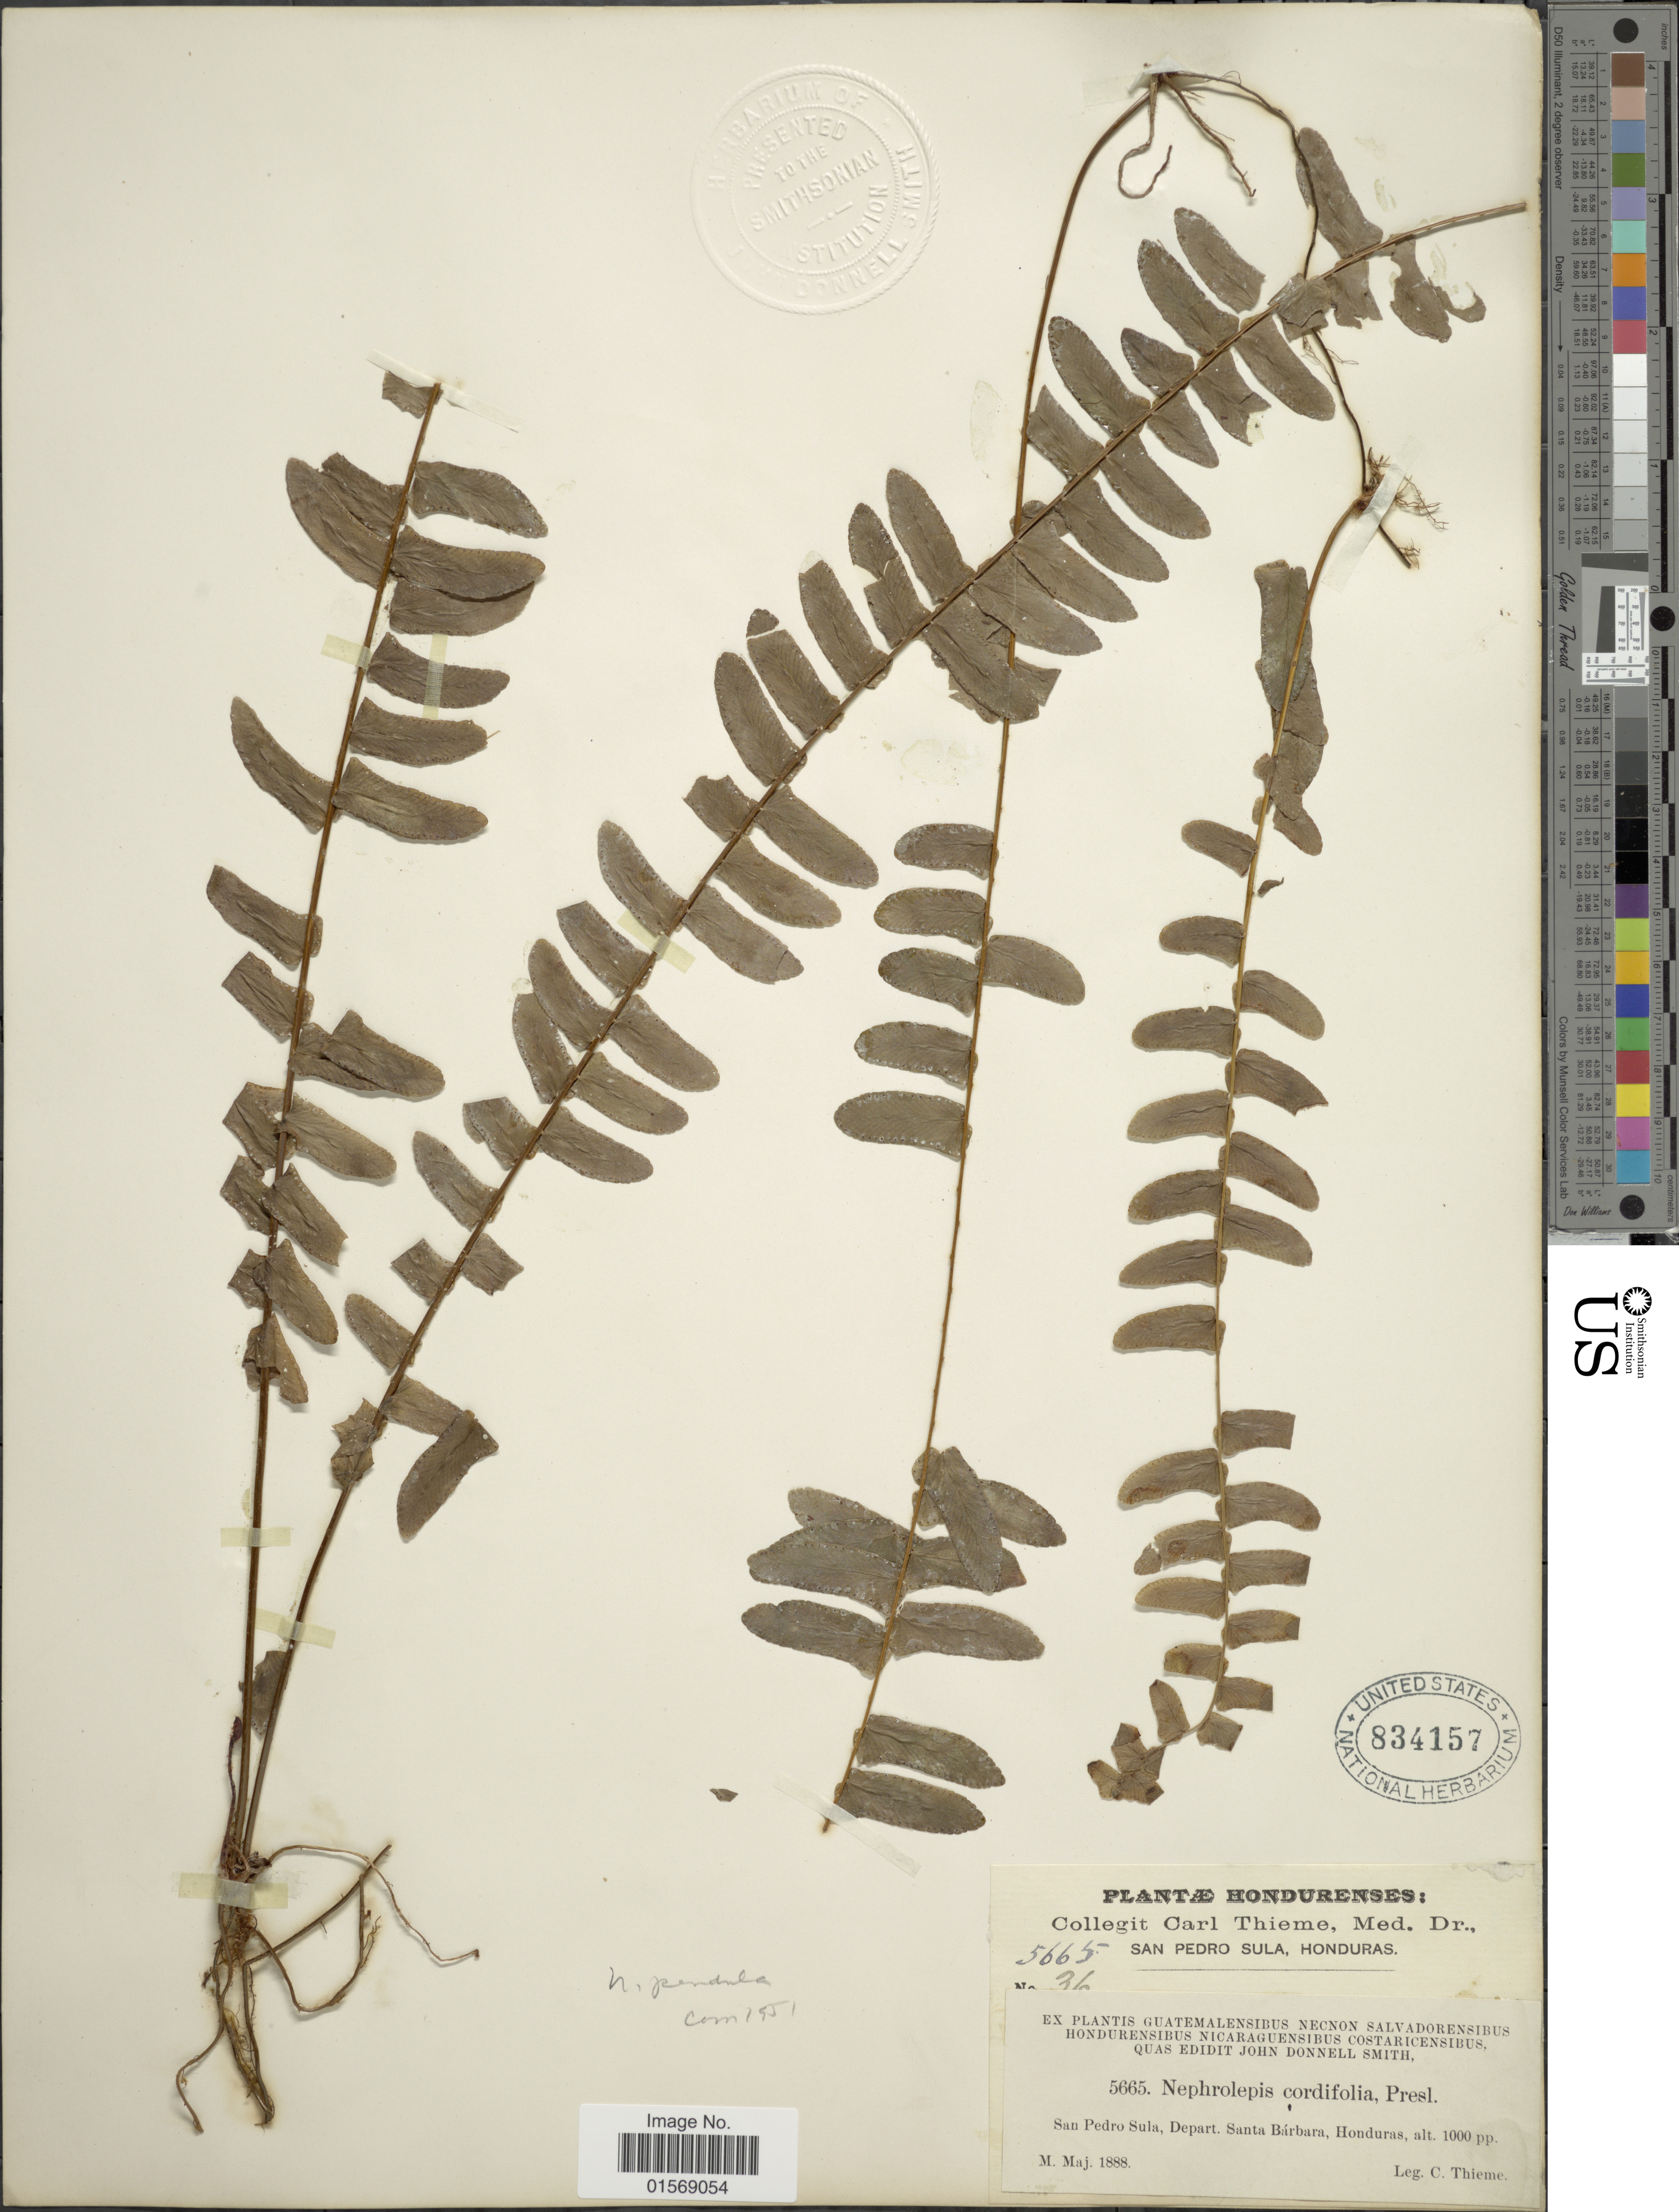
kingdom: Plantae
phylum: Tracheophyta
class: Polypodiopsida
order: Polypodiales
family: Nephrolepidaceae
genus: Nephrolepis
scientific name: Nephrolepis pendula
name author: (Raddi) J. Sm.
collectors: C. Thieme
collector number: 5665/36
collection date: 1888-05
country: Honduras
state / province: Santa Bárbara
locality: Hondurenses, San Pedro Sula. Depart. Santa Barbara. Honduras.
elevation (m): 305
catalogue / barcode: US 834157